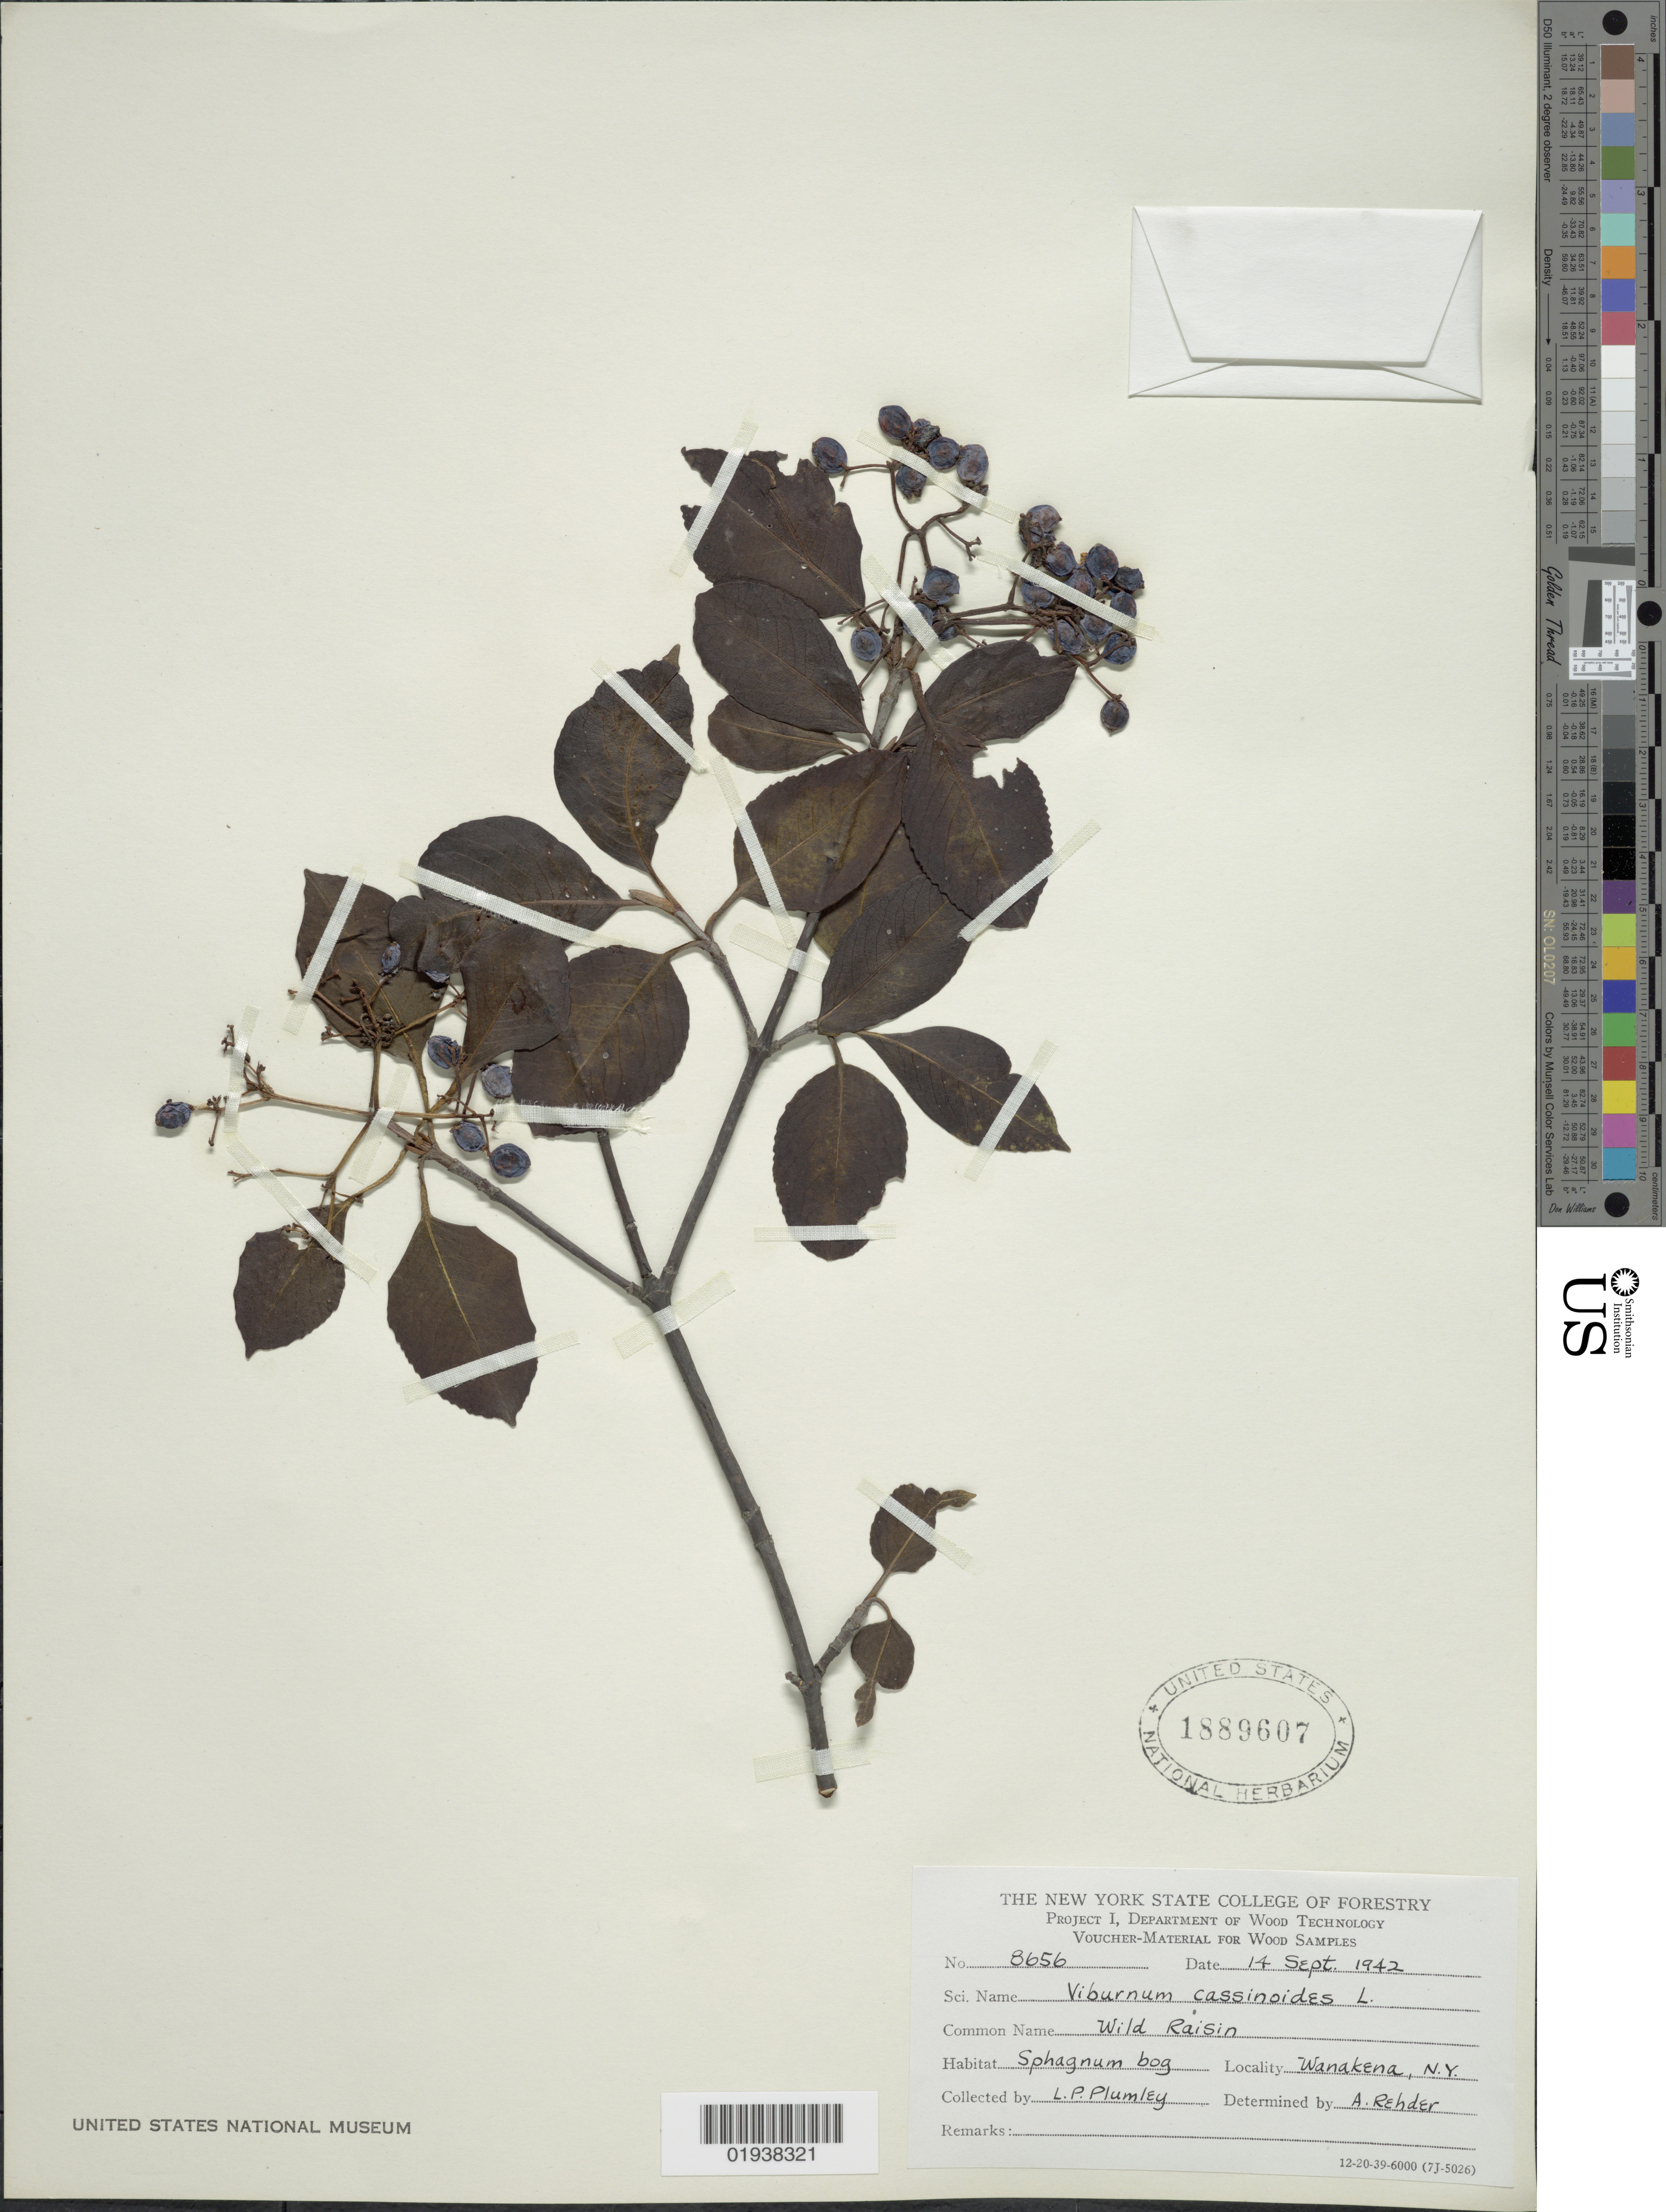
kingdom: Plantae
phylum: Tracheophyta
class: Magnoliopsida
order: Dipsacales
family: Viburnaceae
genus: Viburnum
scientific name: Viburnum cassinoides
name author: L.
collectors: L. Plumley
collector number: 8656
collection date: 1942-09-14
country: United States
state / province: New York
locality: Sphagnum bog. Wanakena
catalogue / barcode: US 1889607